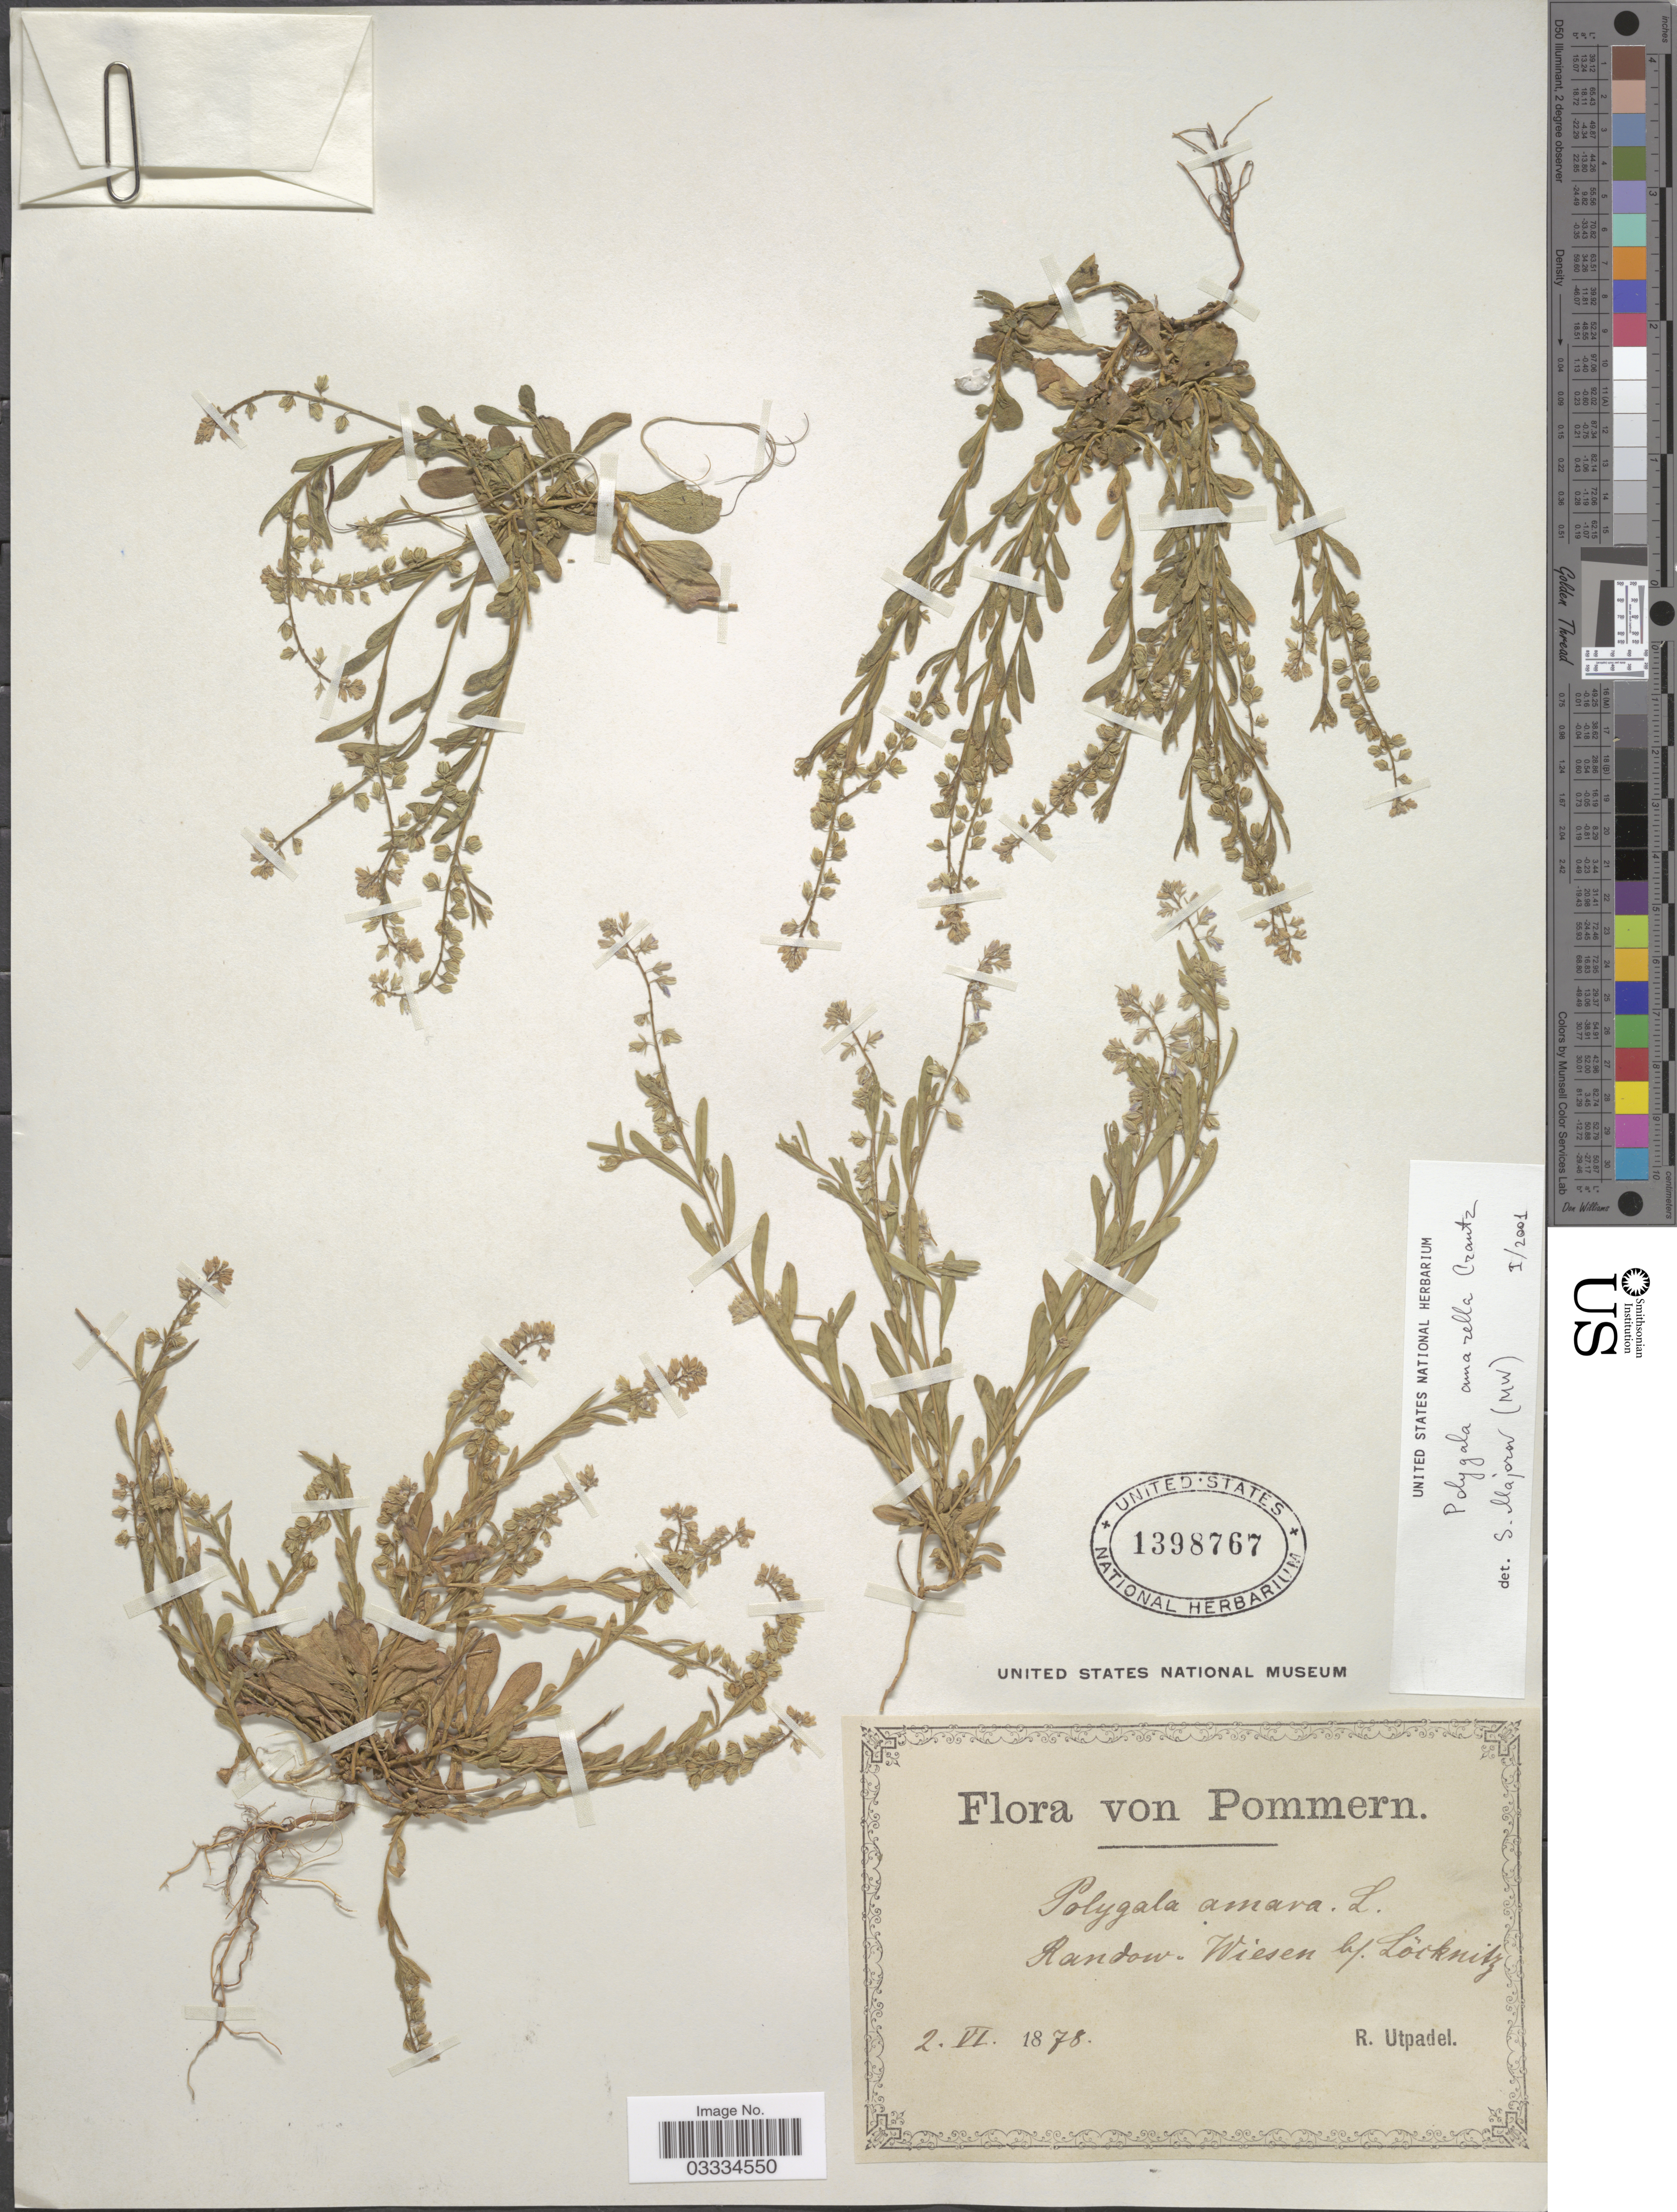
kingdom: Plantae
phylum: Tracheophyta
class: Magnoliopsida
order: Fabales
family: Polygalaceae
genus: Polygala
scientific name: Polygala amarella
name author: Crantz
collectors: R. Utpadel.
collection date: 1878-06-02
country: Germany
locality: Pommern. Randow-Wiesen kf. Löcknitz.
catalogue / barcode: US 1398767